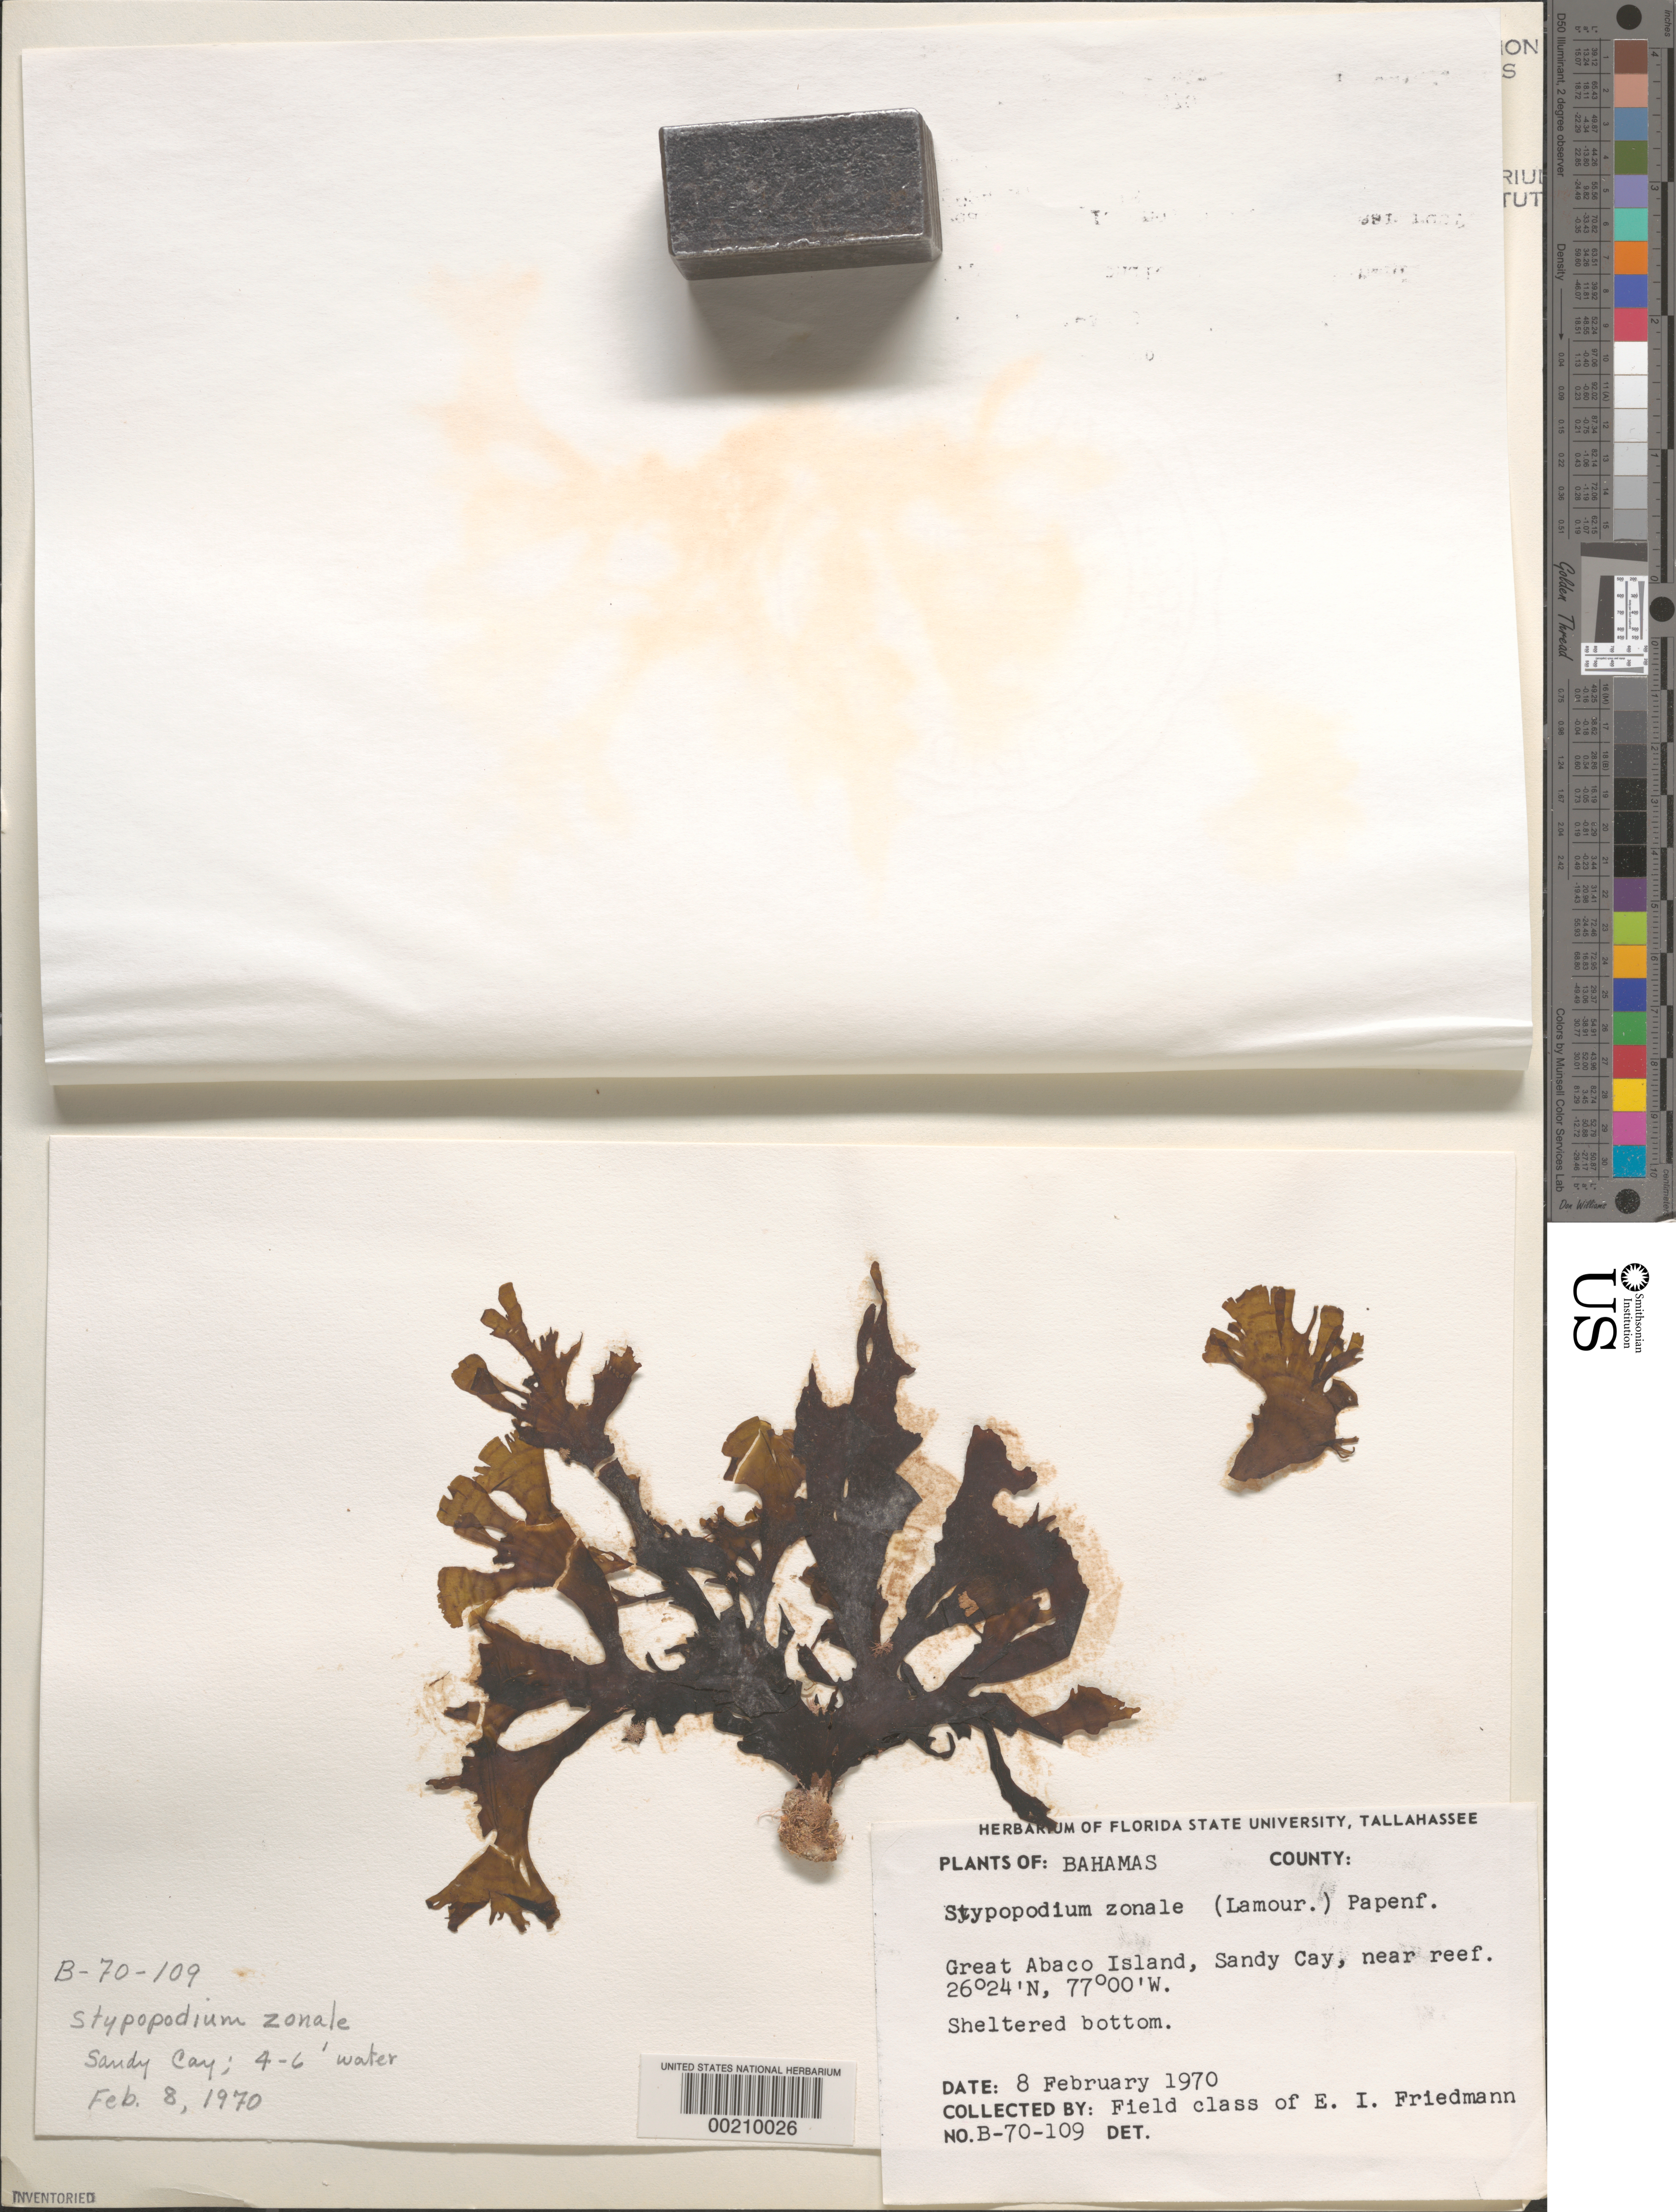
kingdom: Chromista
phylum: Ochrophyta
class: Phaeophyceae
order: Dictyotales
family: Dictyotaceae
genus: Stypopodium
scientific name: Stypopodium zonale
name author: (J.V.Lamouroux) Papenf.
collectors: E. Friedmann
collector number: B-70-109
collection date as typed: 08 Feb 1970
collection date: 1970-02-08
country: Bahamas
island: Great Abaco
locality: Sandy Cay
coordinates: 26 24" N, 77 00" W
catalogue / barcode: US 21253